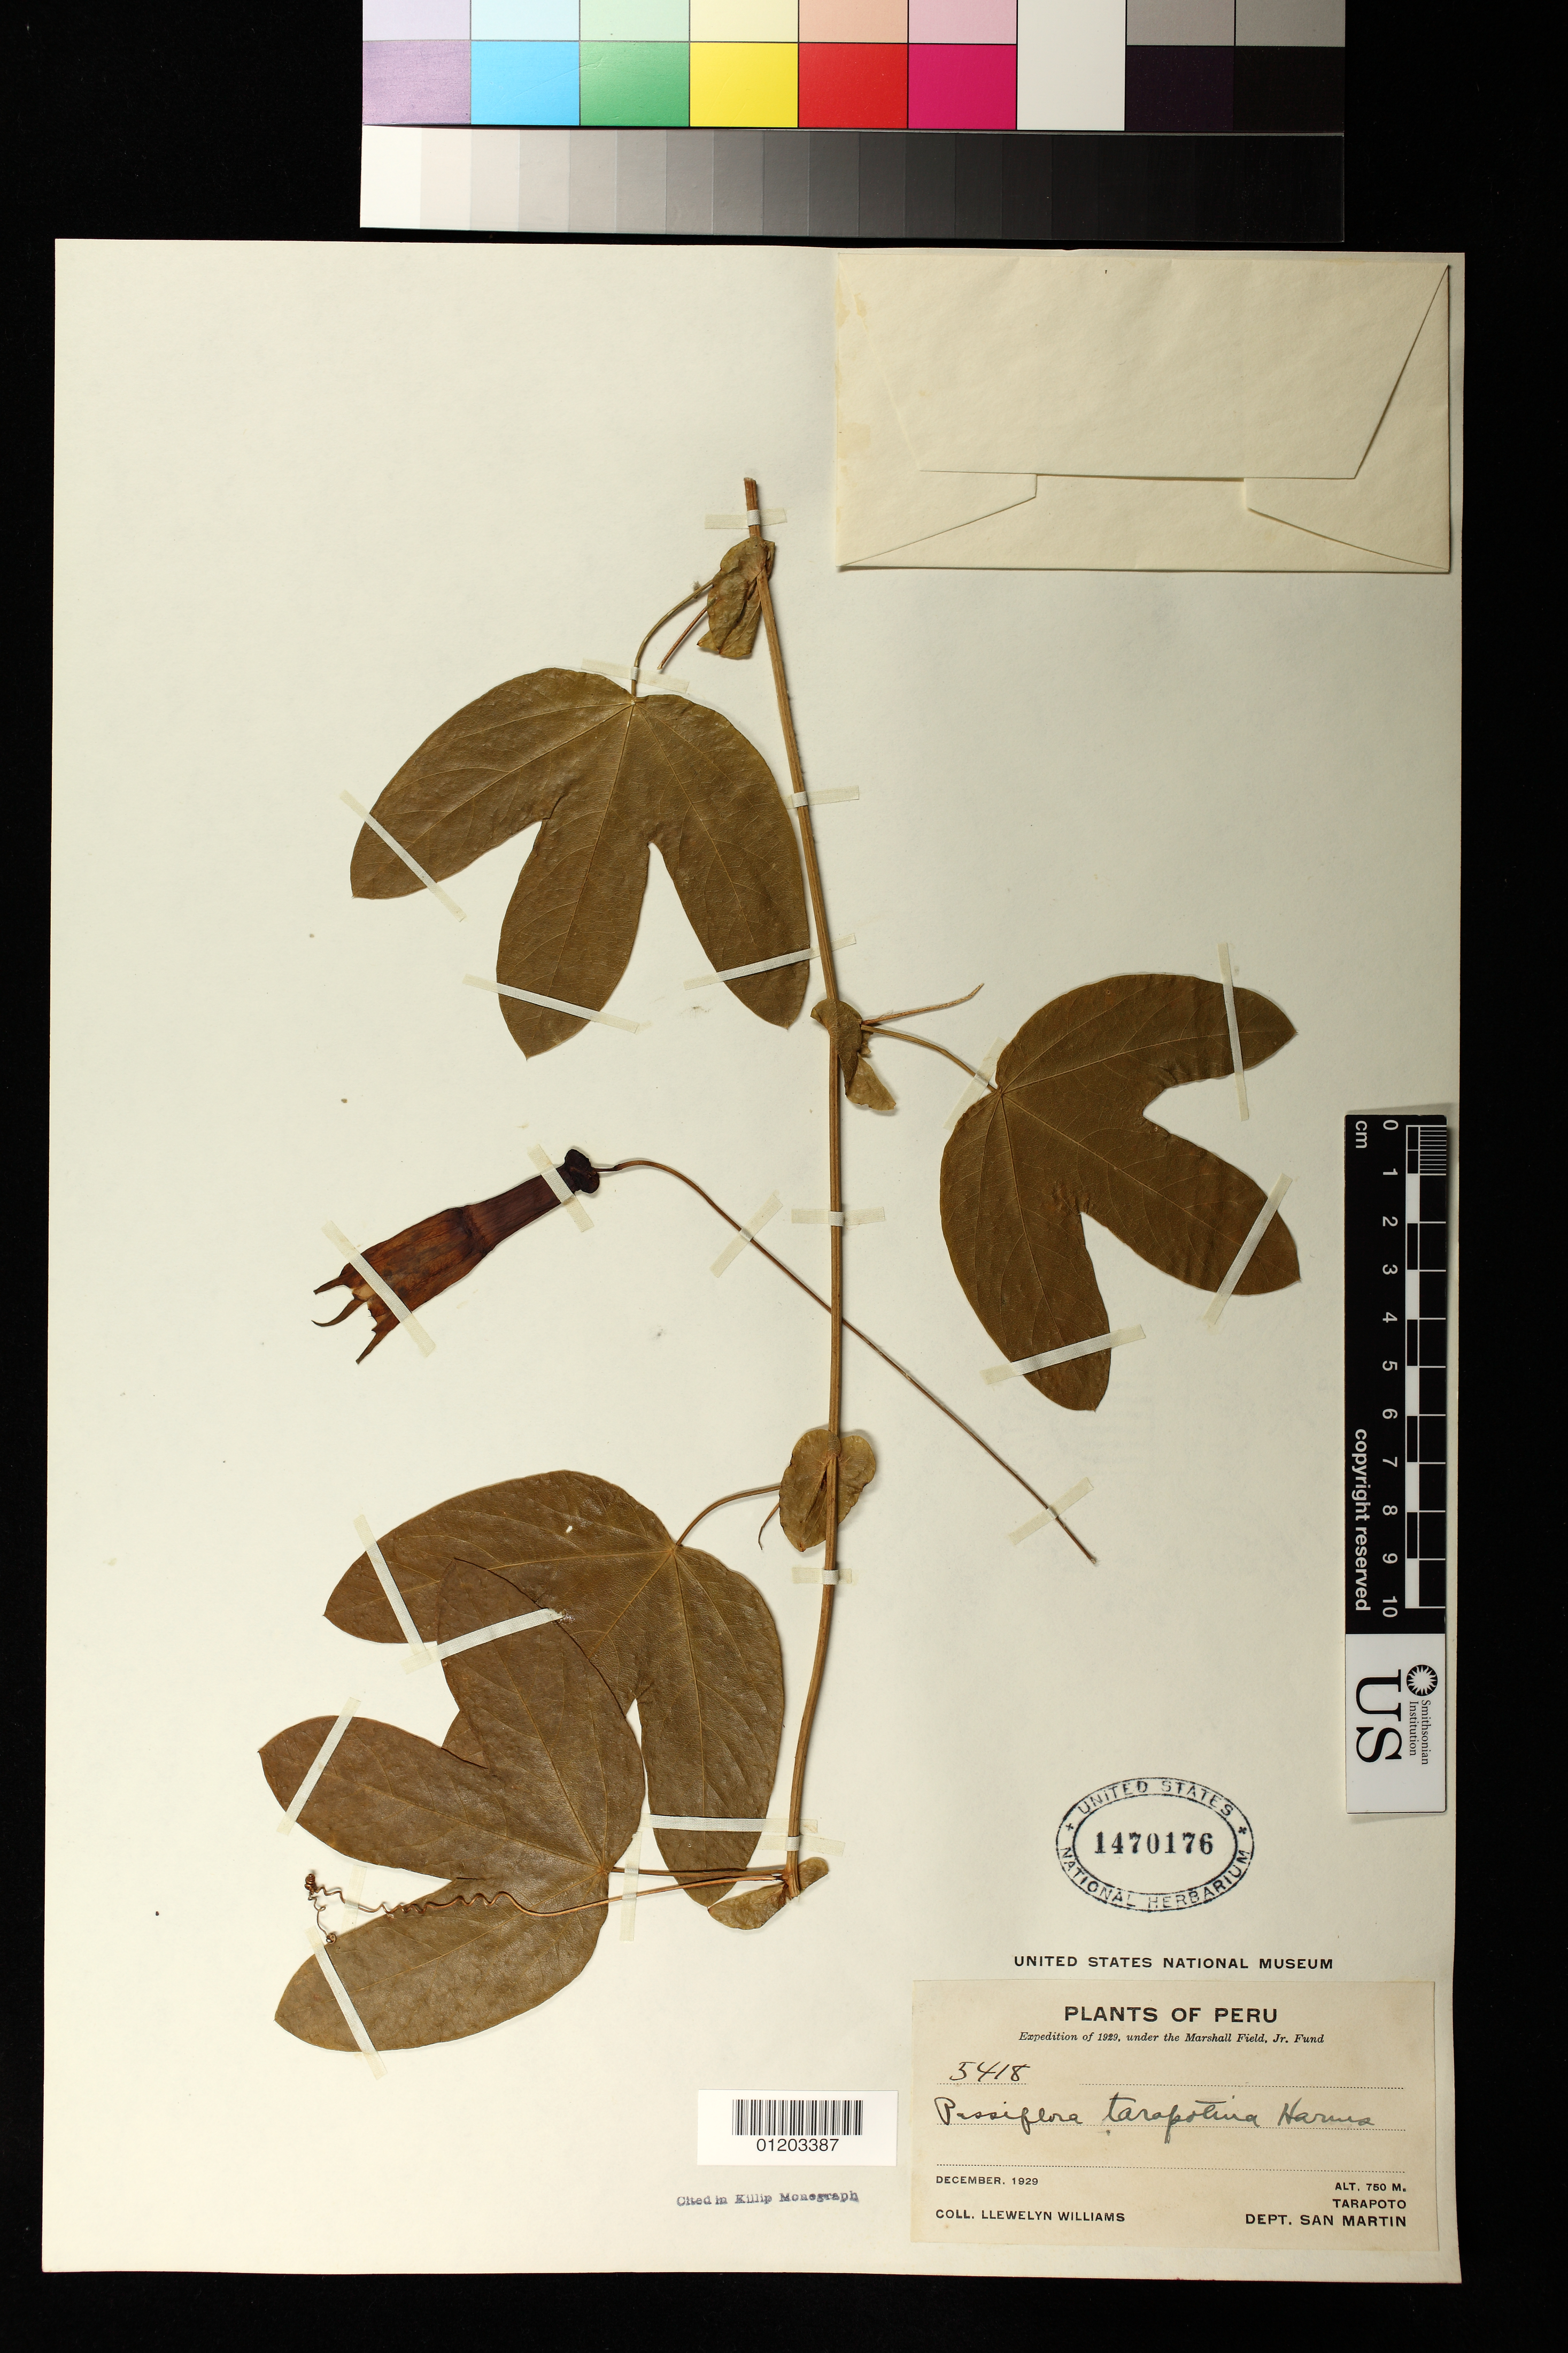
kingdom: Plantae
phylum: Tracheophyta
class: Magnoliopsida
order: Malpighiales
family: Passifloraceae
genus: Passiflora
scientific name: Passiflora tarapotina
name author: Harms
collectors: L. Williams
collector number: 5418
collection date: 1929-12-01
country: Peru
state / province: San Martín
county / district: San Martín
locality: Tarapoto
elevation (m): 750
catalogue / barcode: US 1470176